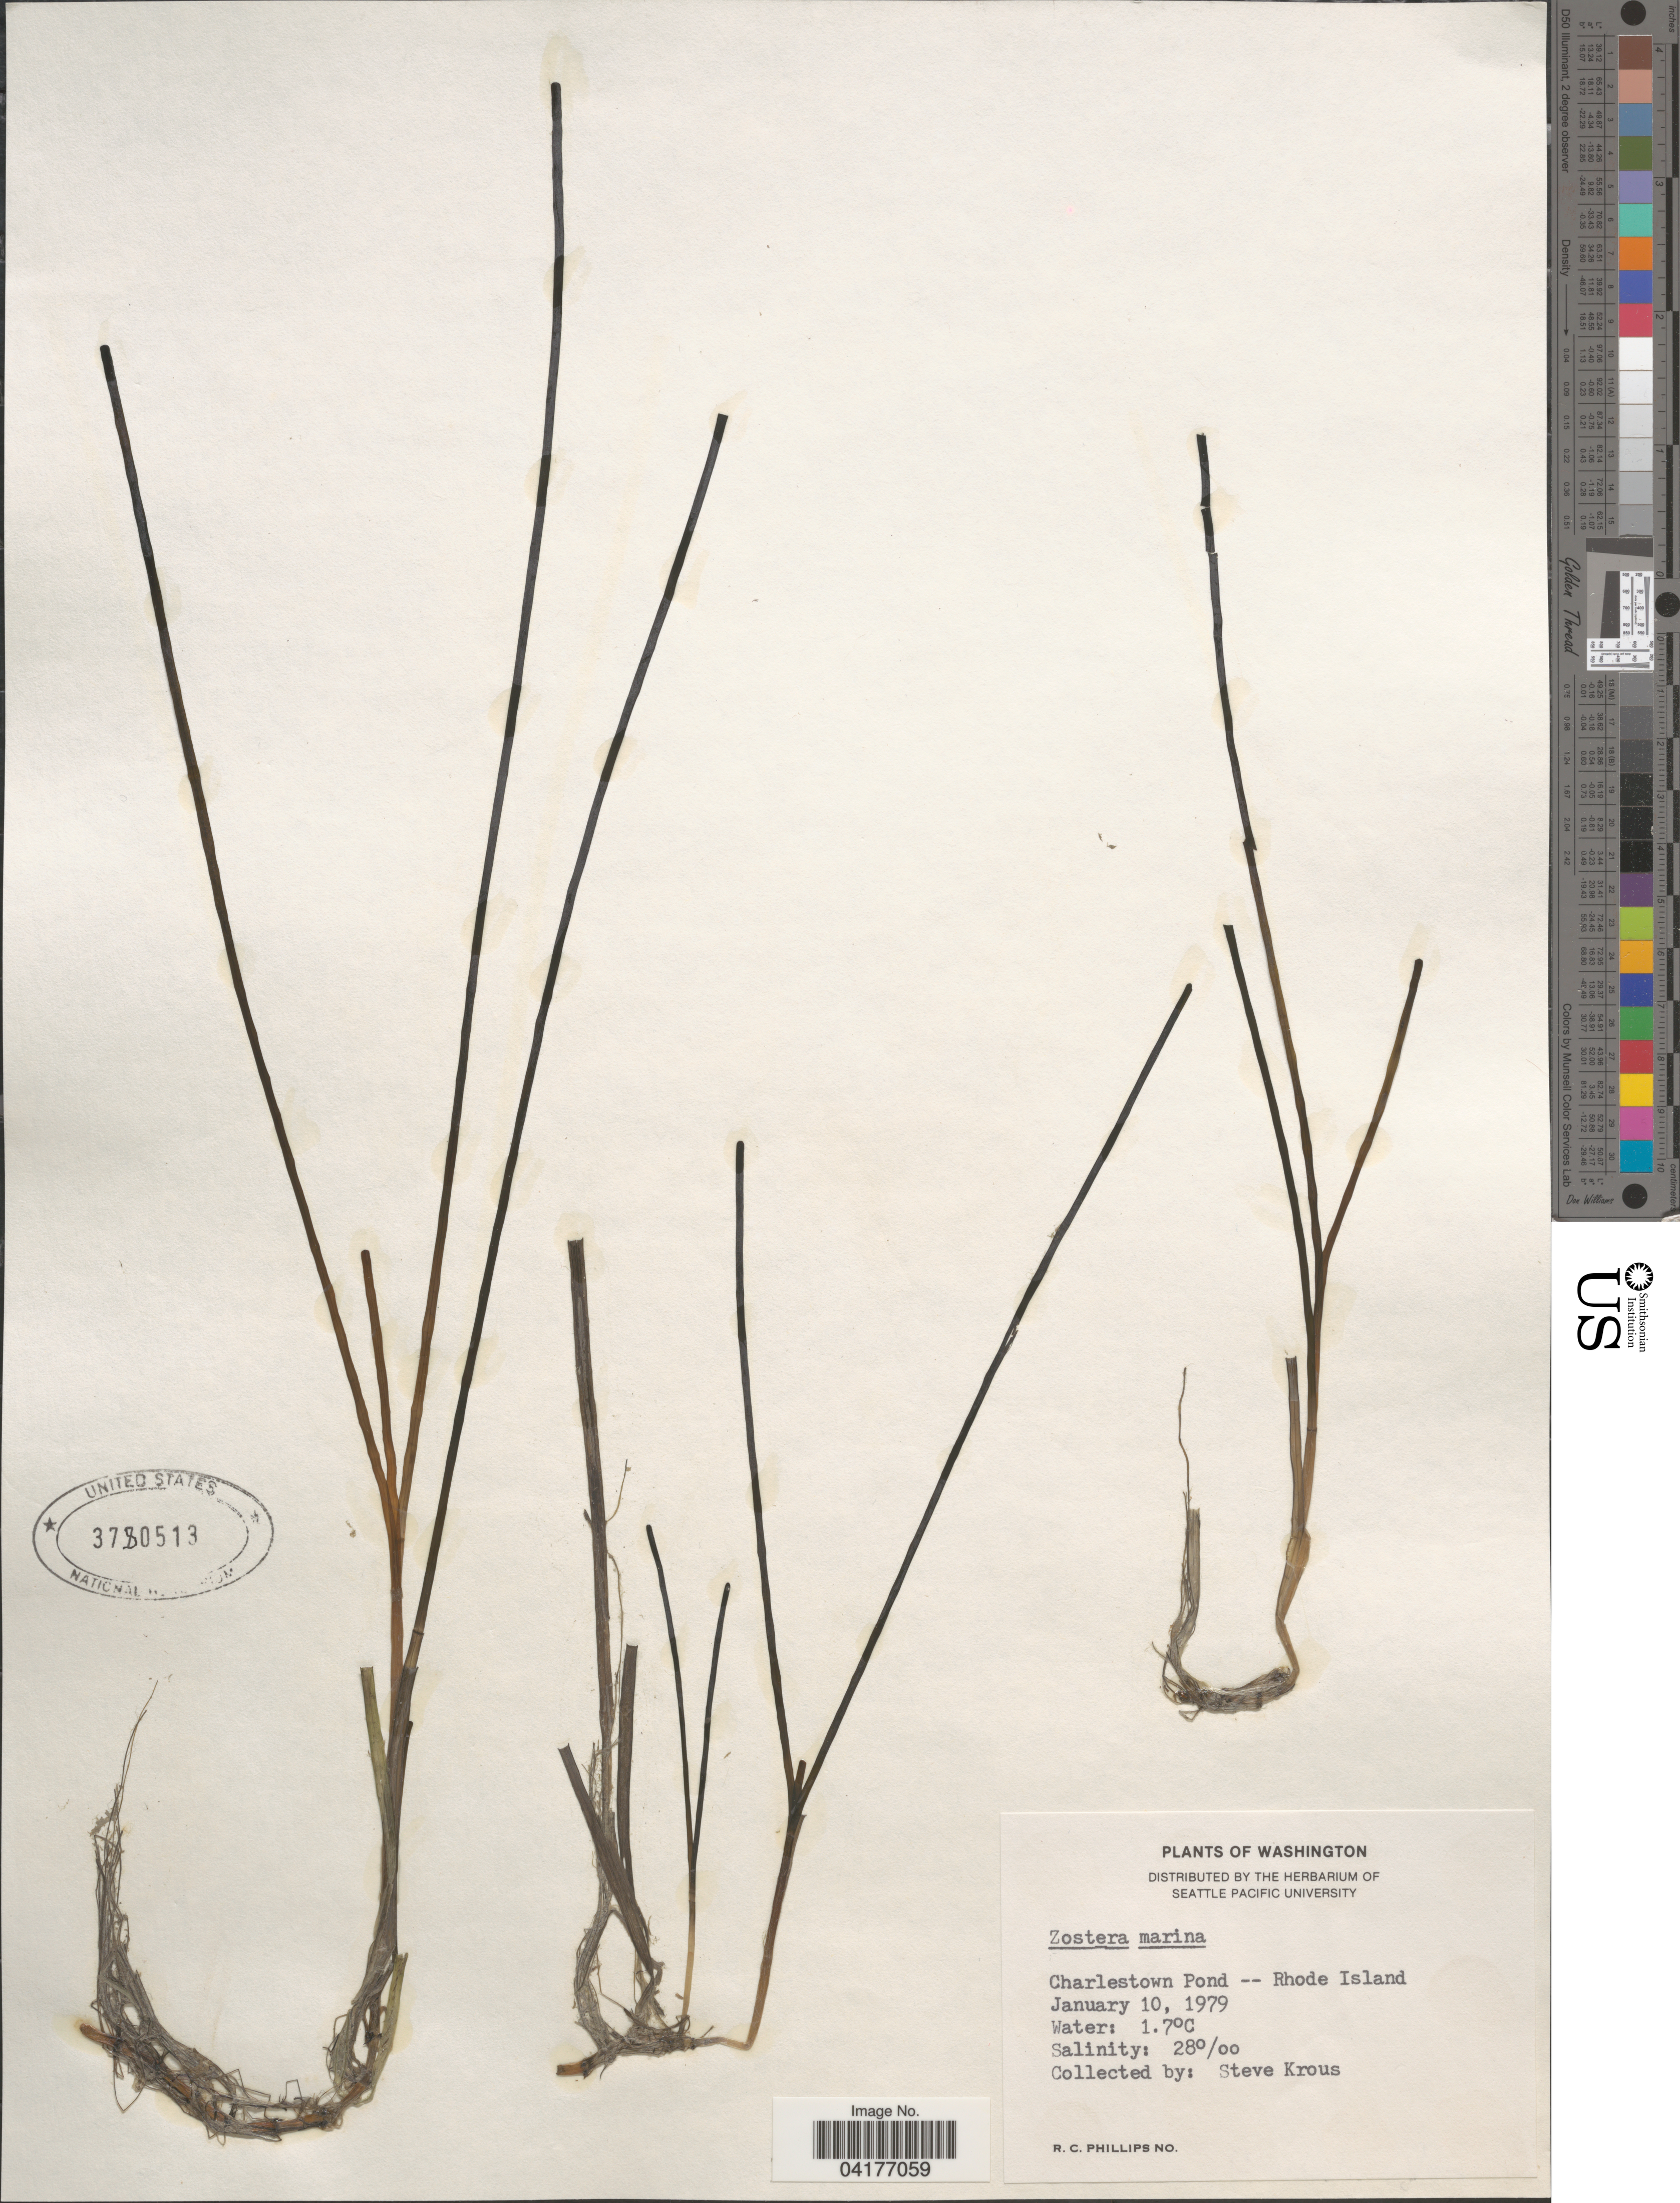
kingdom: Plantae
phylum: Tracheophyta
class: Liliopsida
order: Alismatales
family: Zosteraceae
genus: Zostera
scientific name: Zostera marina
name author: L.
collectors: S. Krous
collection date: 1979-01-10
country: United States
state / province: Rhode Island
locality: Charlestown Pond.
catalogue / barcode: US 3780513